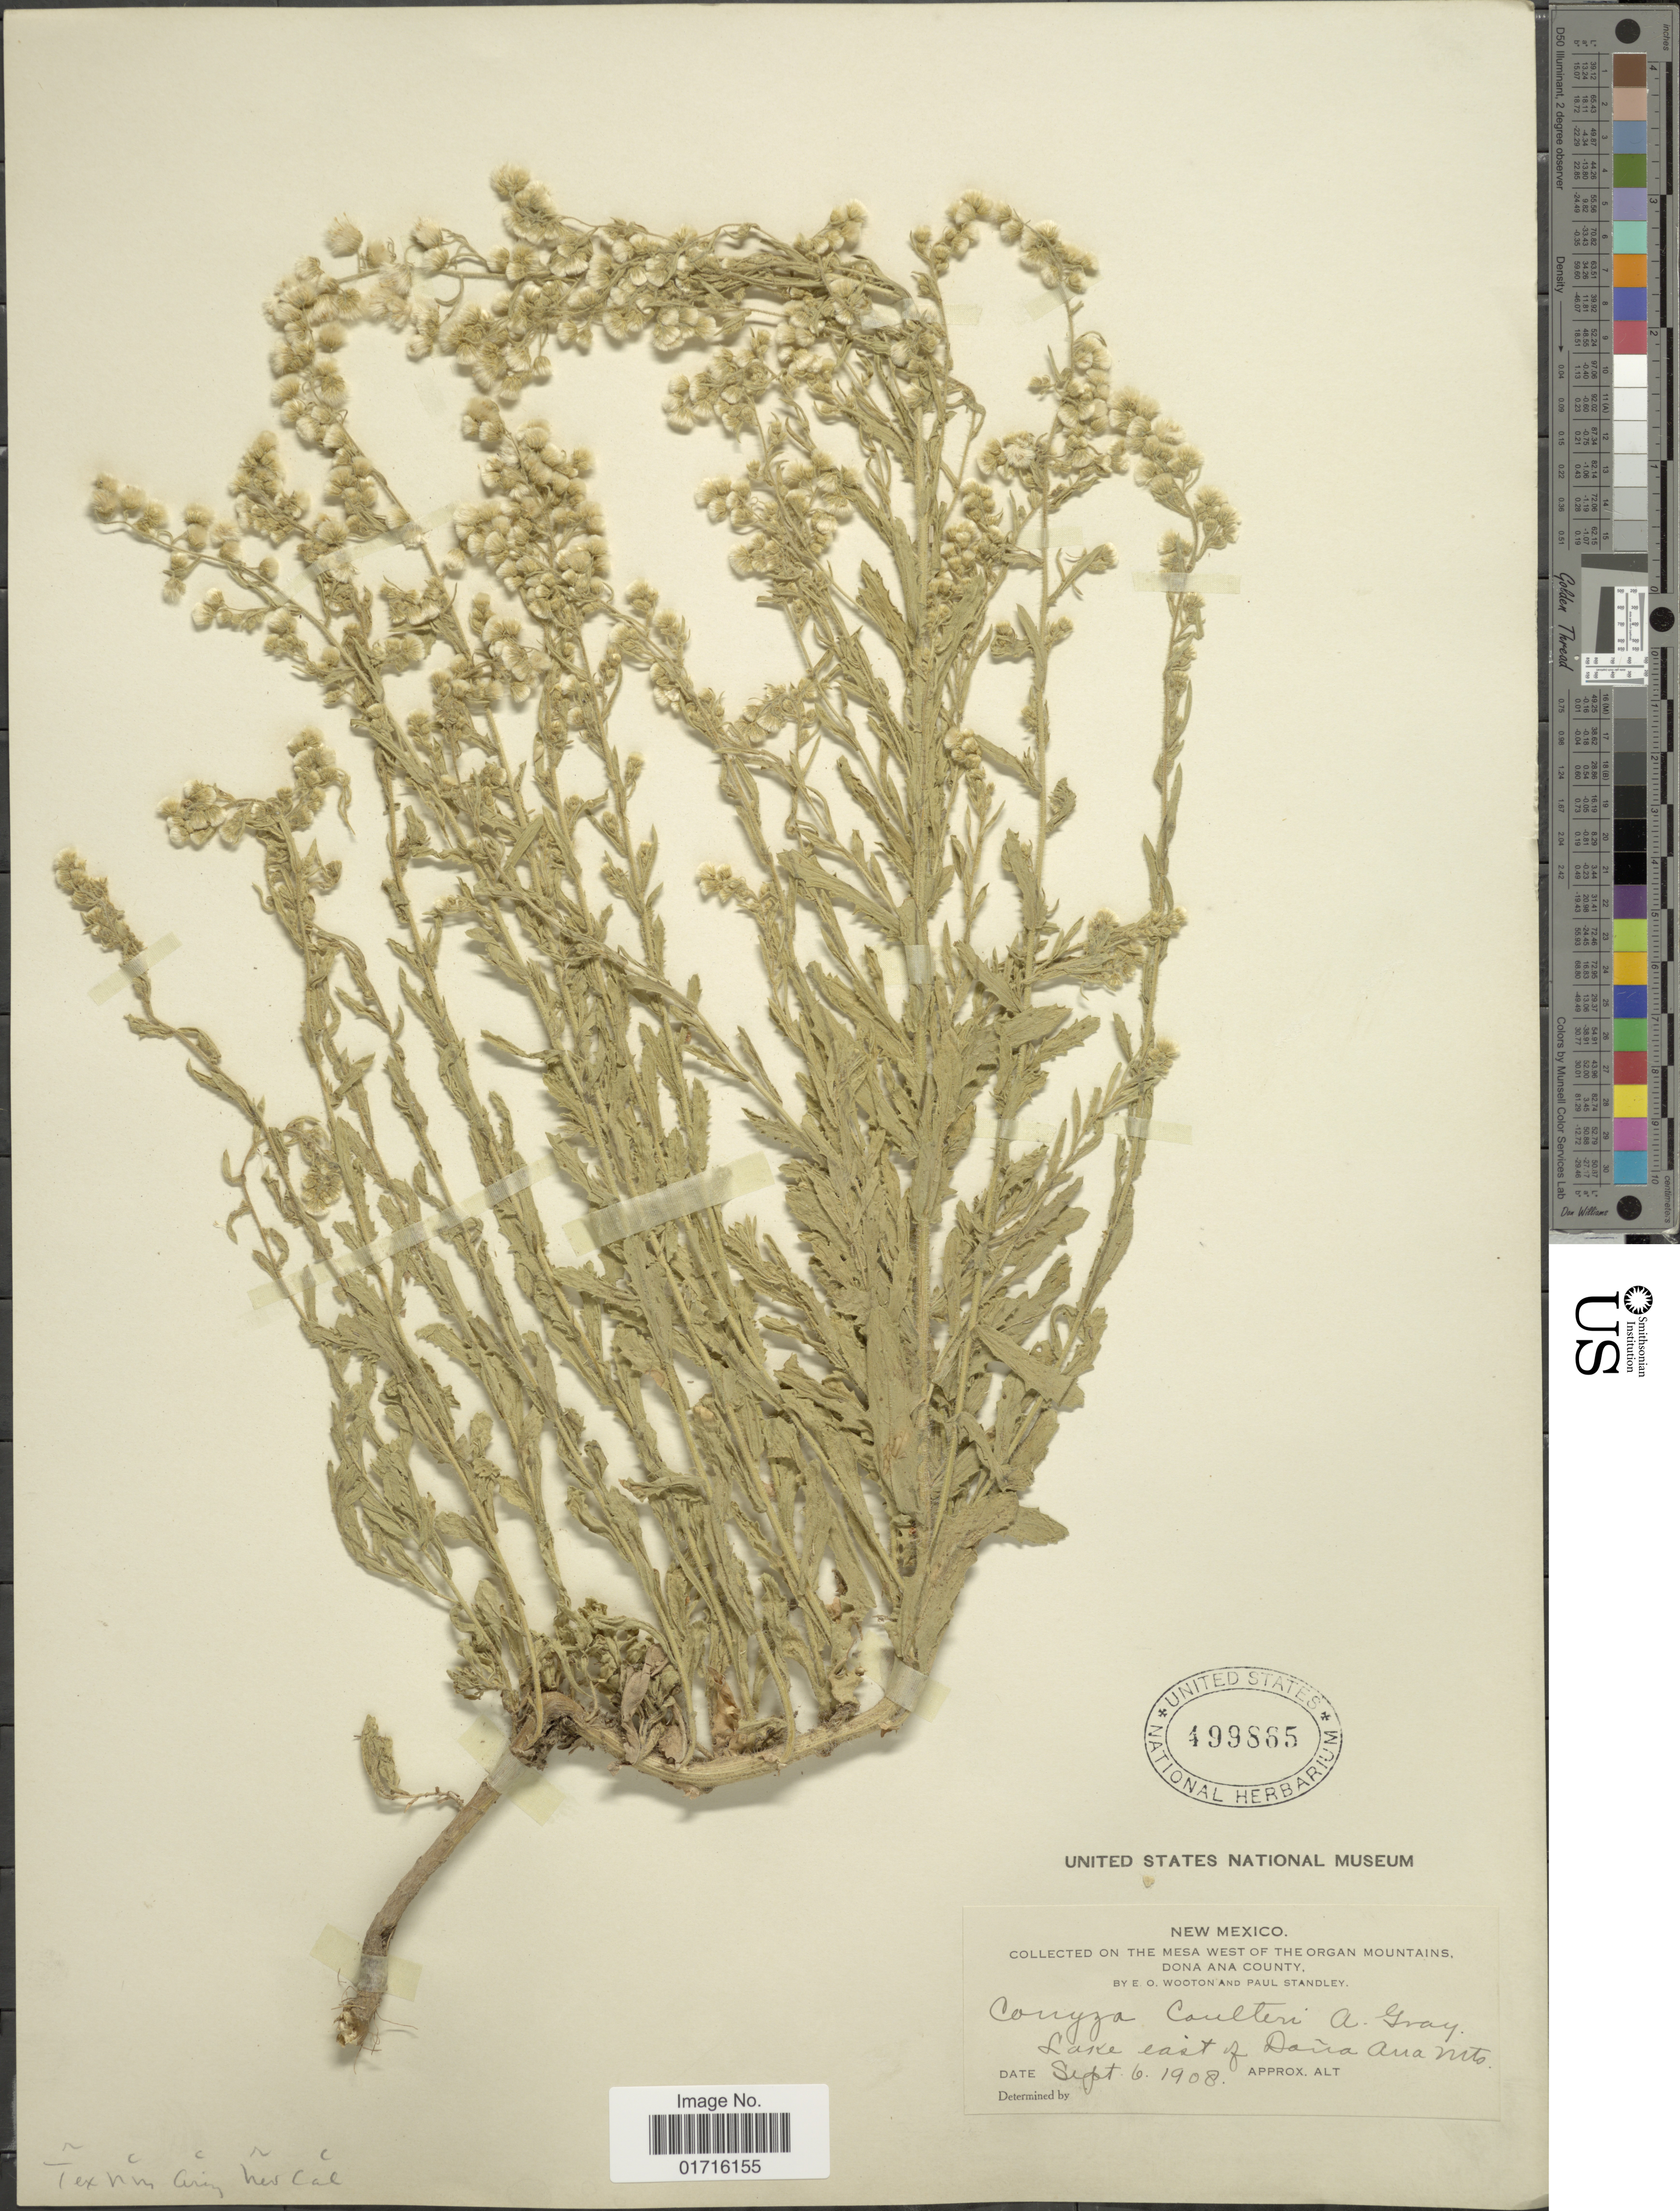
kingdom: Plantae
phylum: Tracheophyta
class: Magnoliopsida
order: Asterales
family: Asteraceae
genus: Conyza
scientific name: Conyza coulteri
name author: A. Gray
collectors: E. O. Wooton & P. C. Standley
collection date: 1908-09-06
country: United States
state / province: New Mexico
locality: Mesa west of the Organ Mountains, Dona Ana County, Lake east of Dana Ana Mts.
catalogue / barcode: US 499865